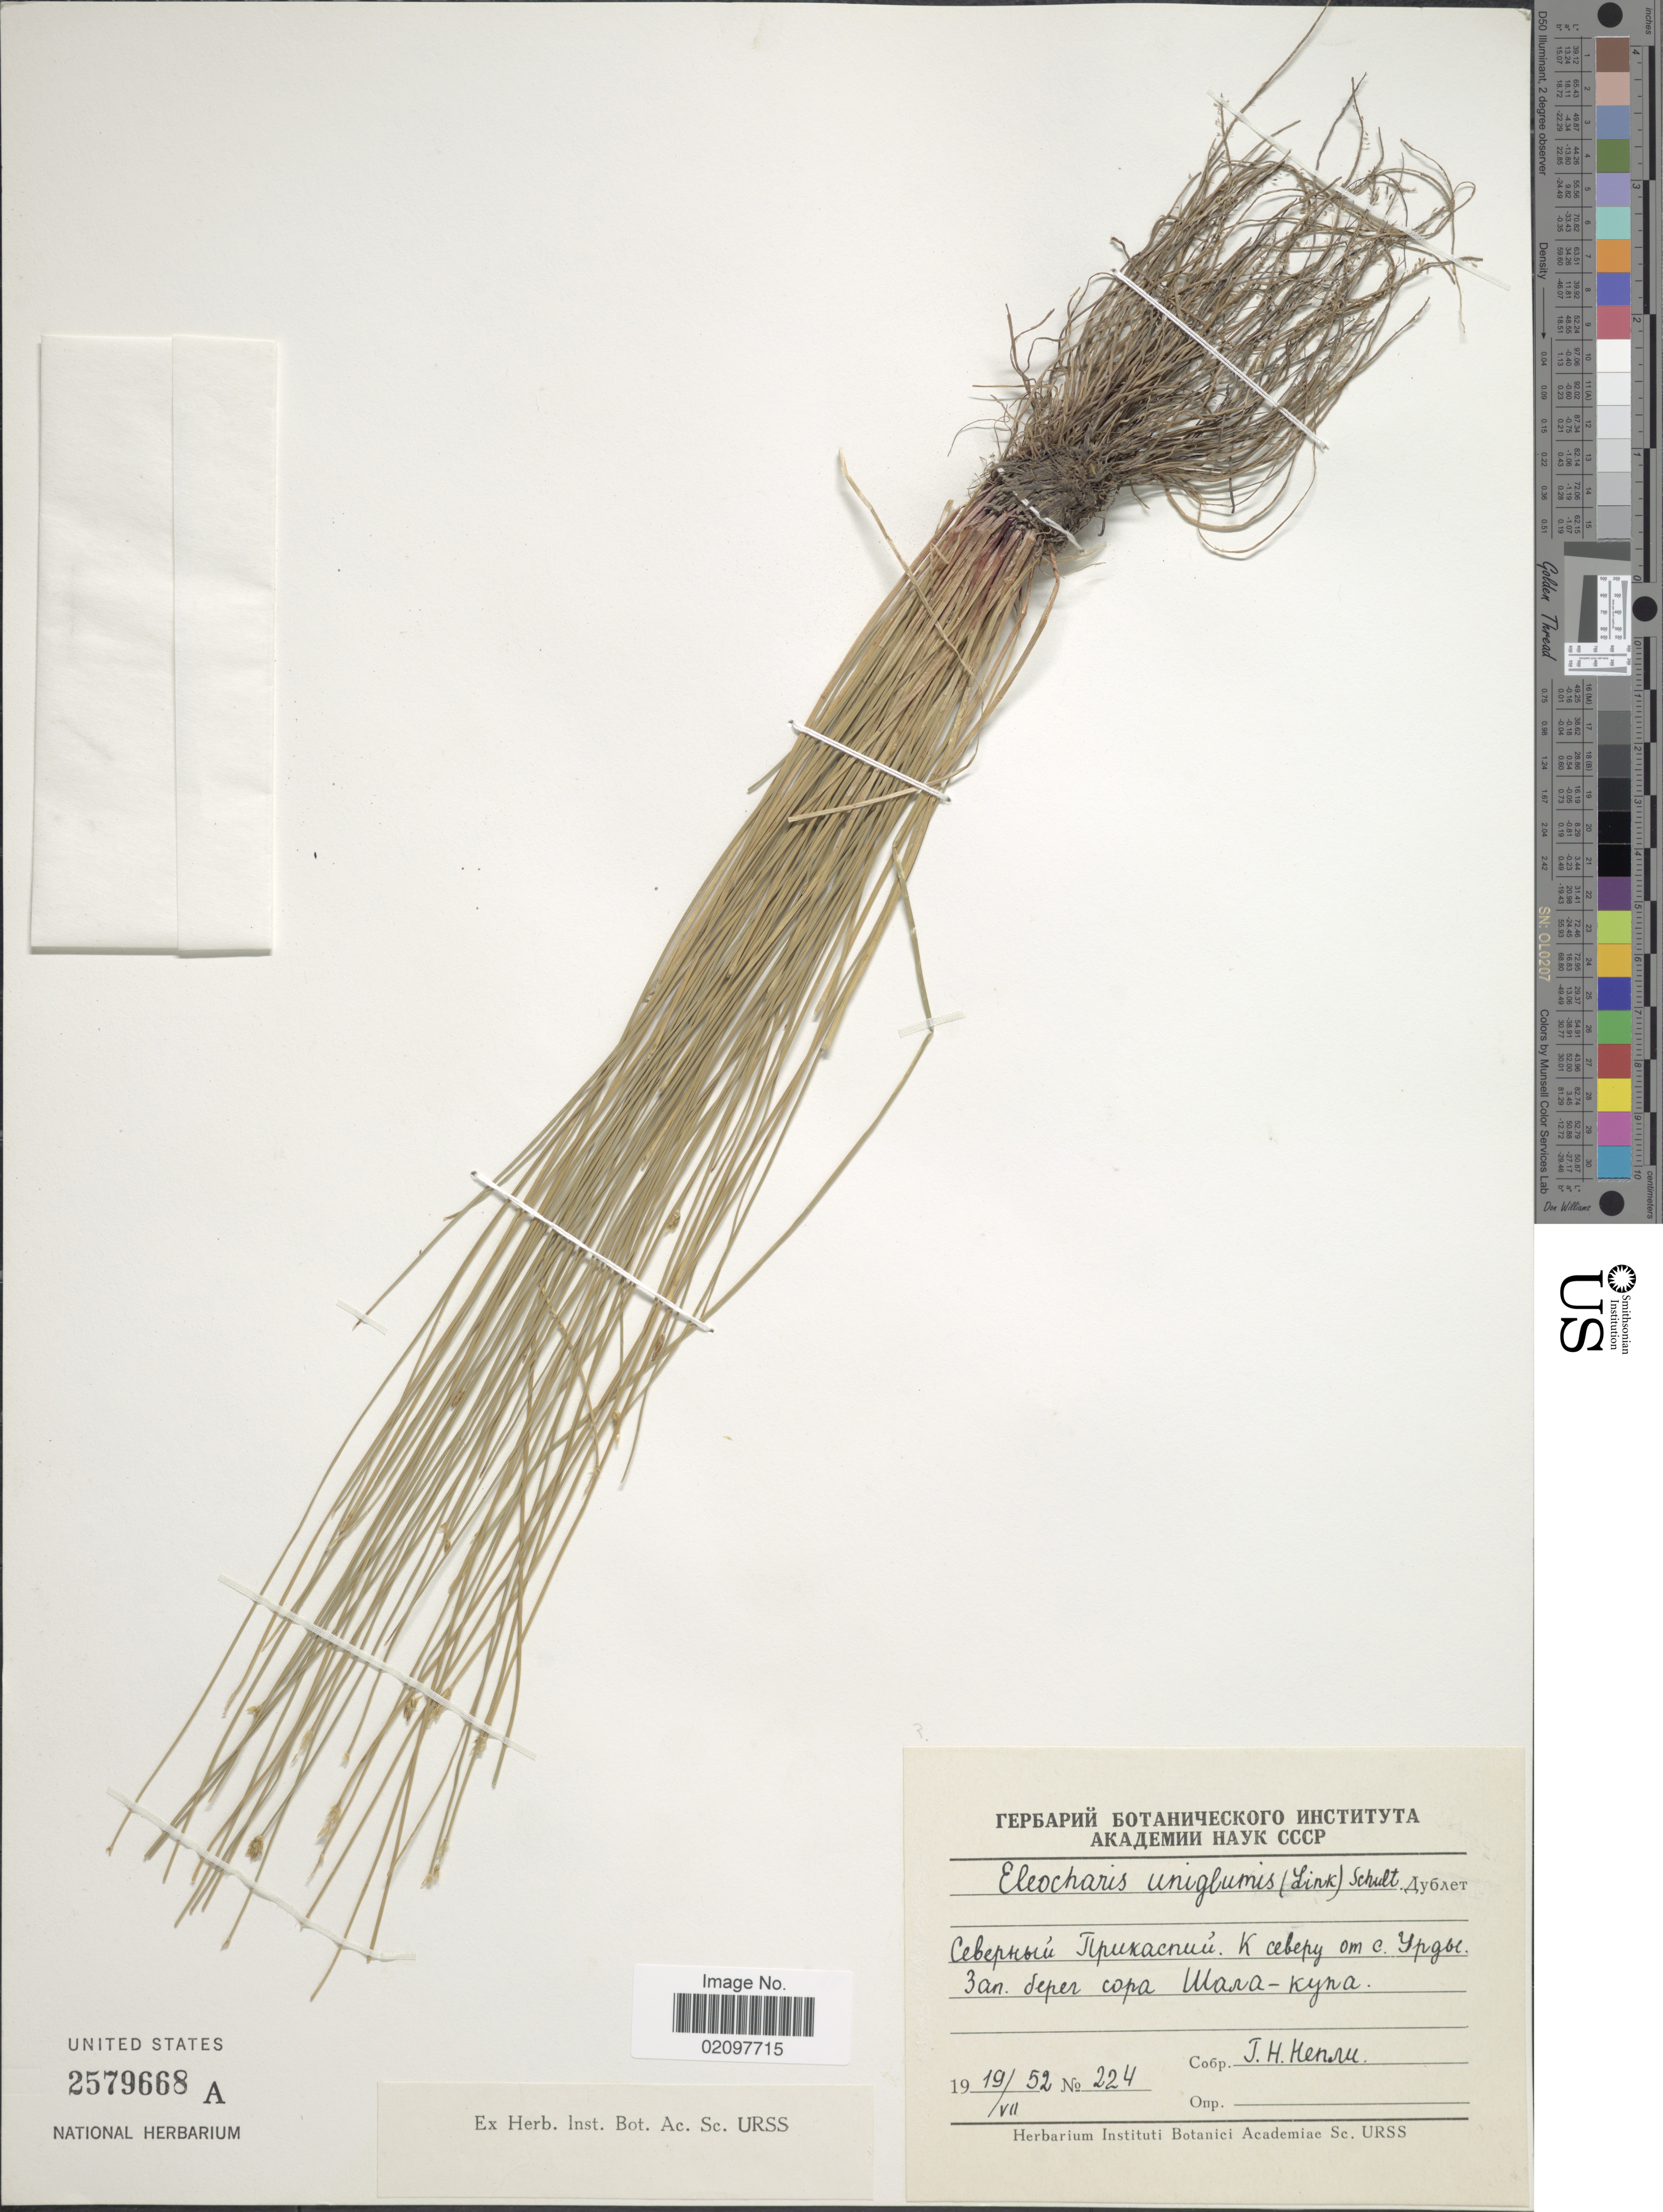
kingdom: Plantae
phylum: Tracheophyta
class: Liliopsida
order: Poales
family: Cyperaceae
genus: Eleocharis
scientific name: Eleocharis uniglumis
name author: (Link) Schult.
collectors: J. Henru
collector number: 224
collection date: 1952-07-19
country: Kazakhstan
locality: N of Urda Village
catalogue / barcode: US 2579668A